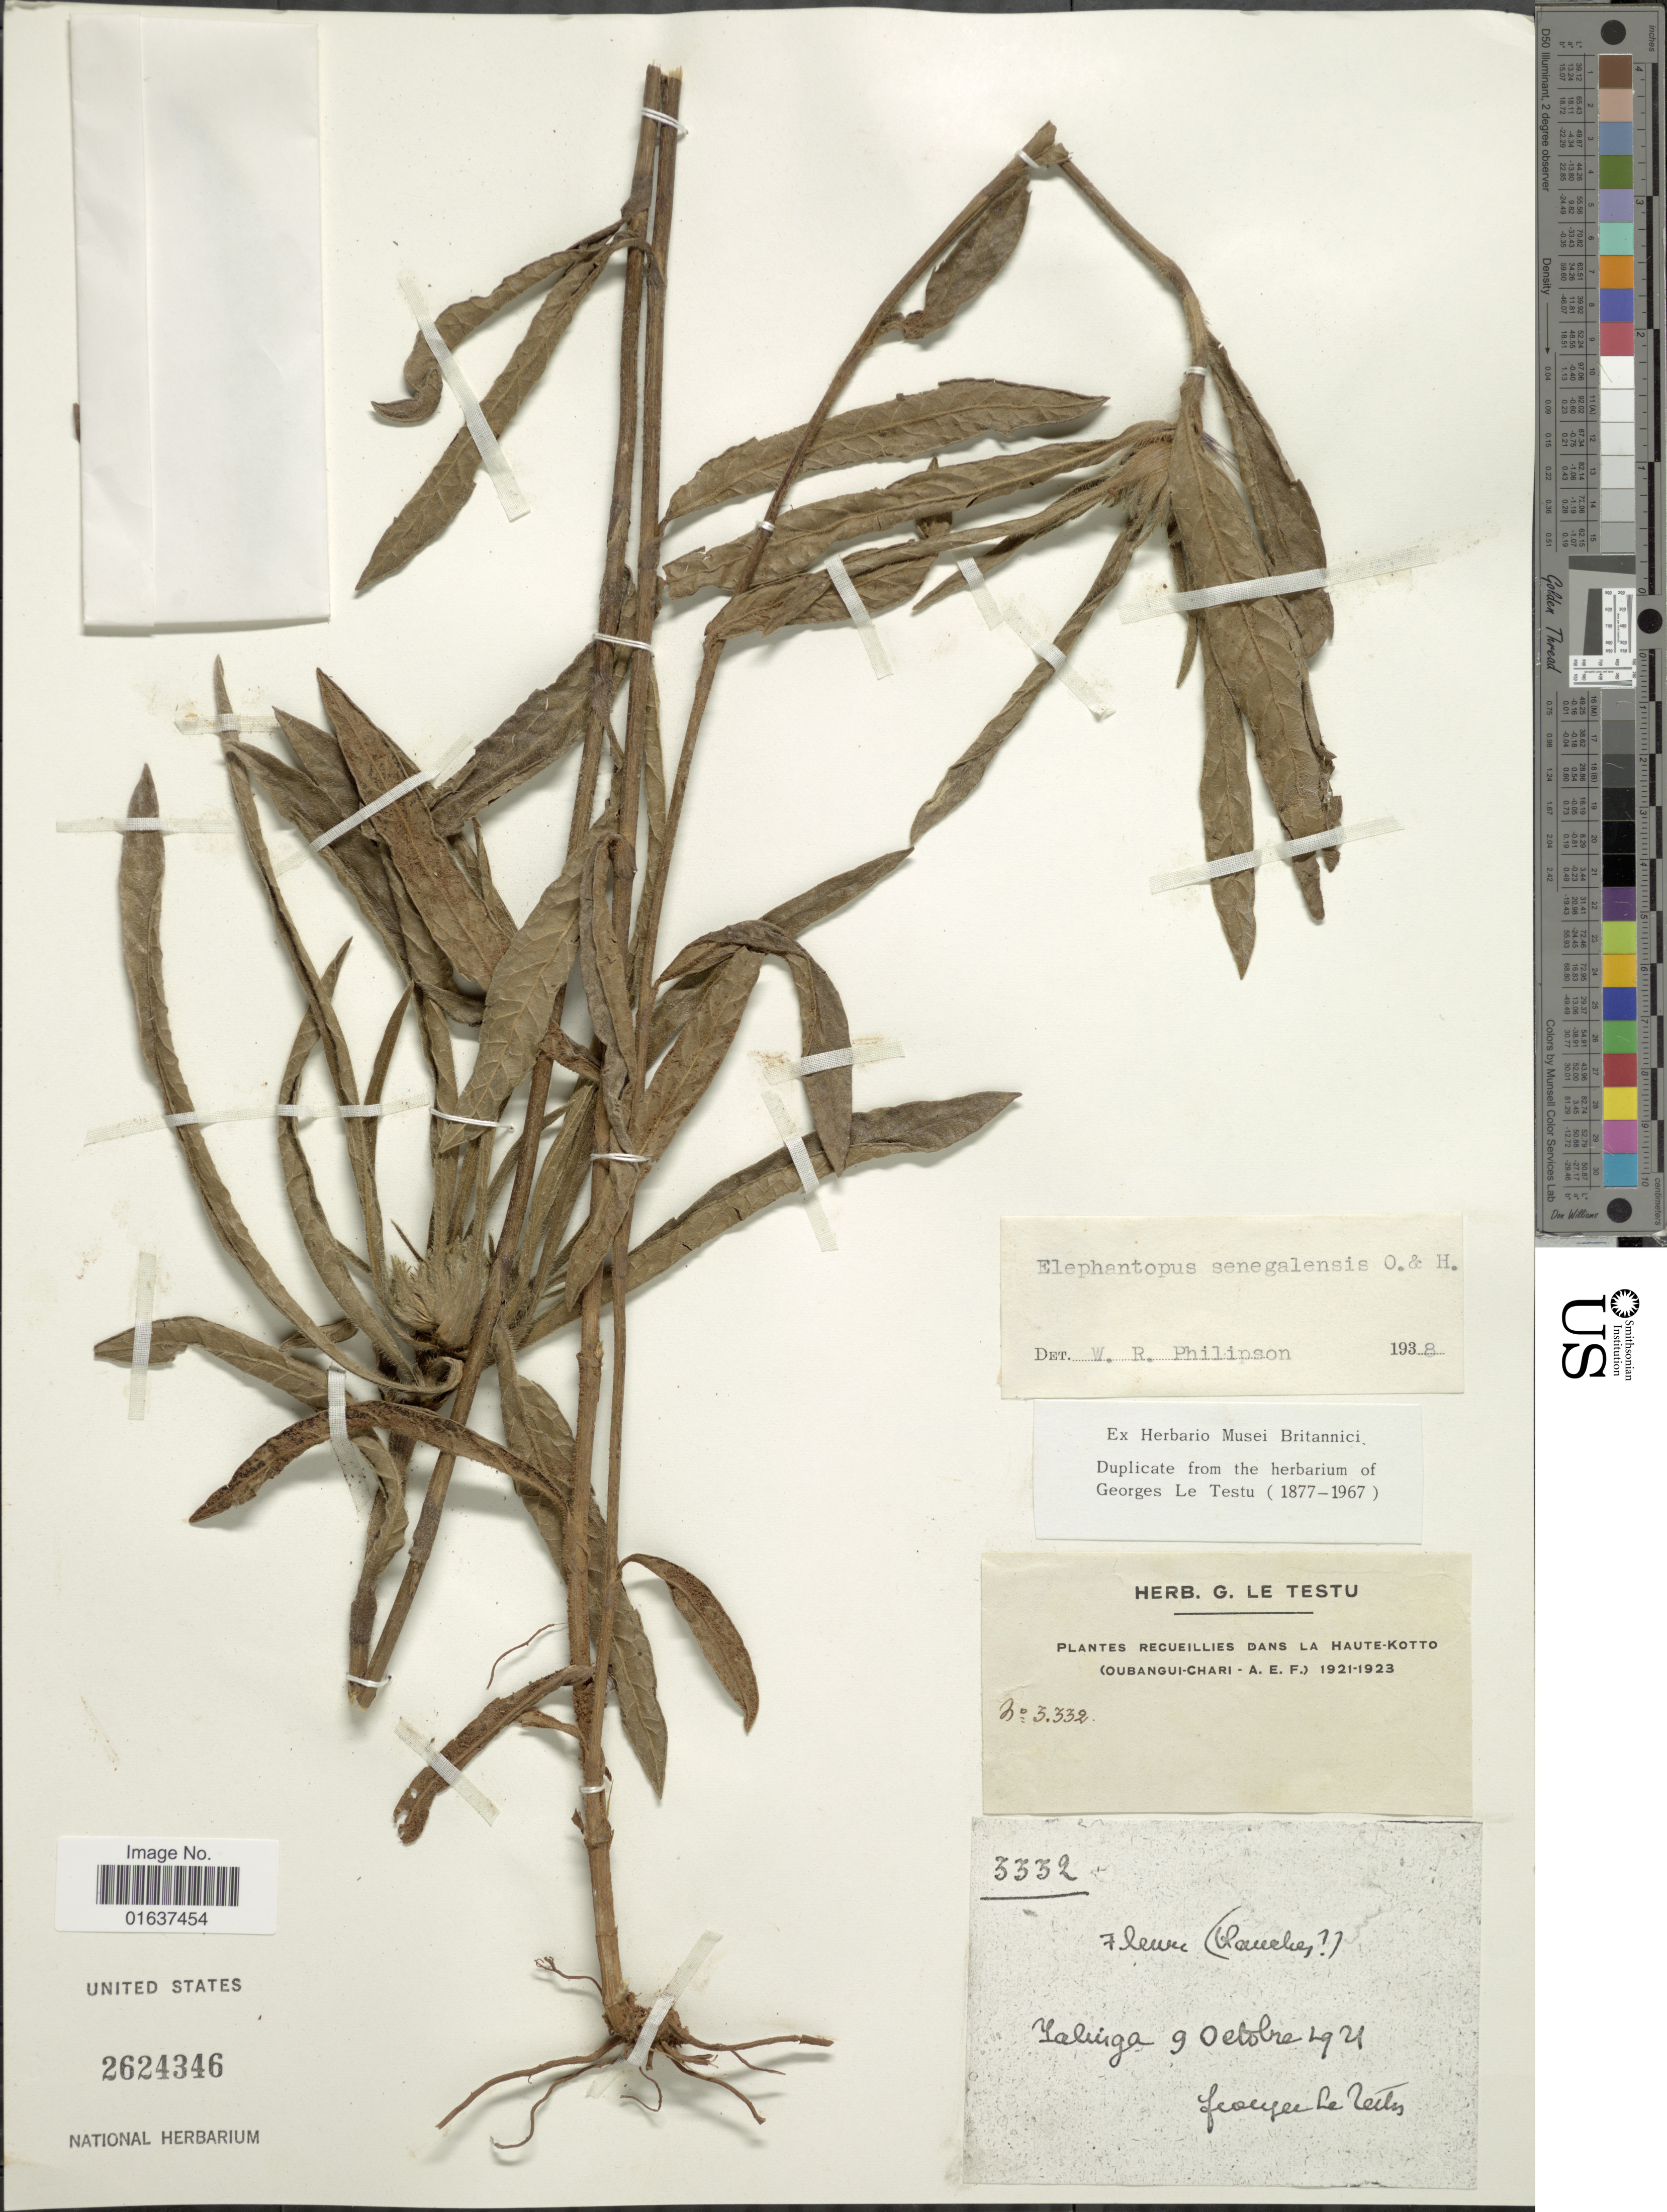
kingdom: Plantae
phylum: Tracheophyta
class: Magnoliopsida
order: Asterales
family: Asteraceae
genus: Elephantopus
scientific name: Elephantopus senegalensis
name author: (Klatt) Oliv. & Hiern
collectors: G. Le Testu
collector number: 3332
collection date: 1921-10-09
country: Central African Republic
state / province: Haute-Kotto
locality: Yalinga [interpreted]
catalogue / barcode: US 2624346